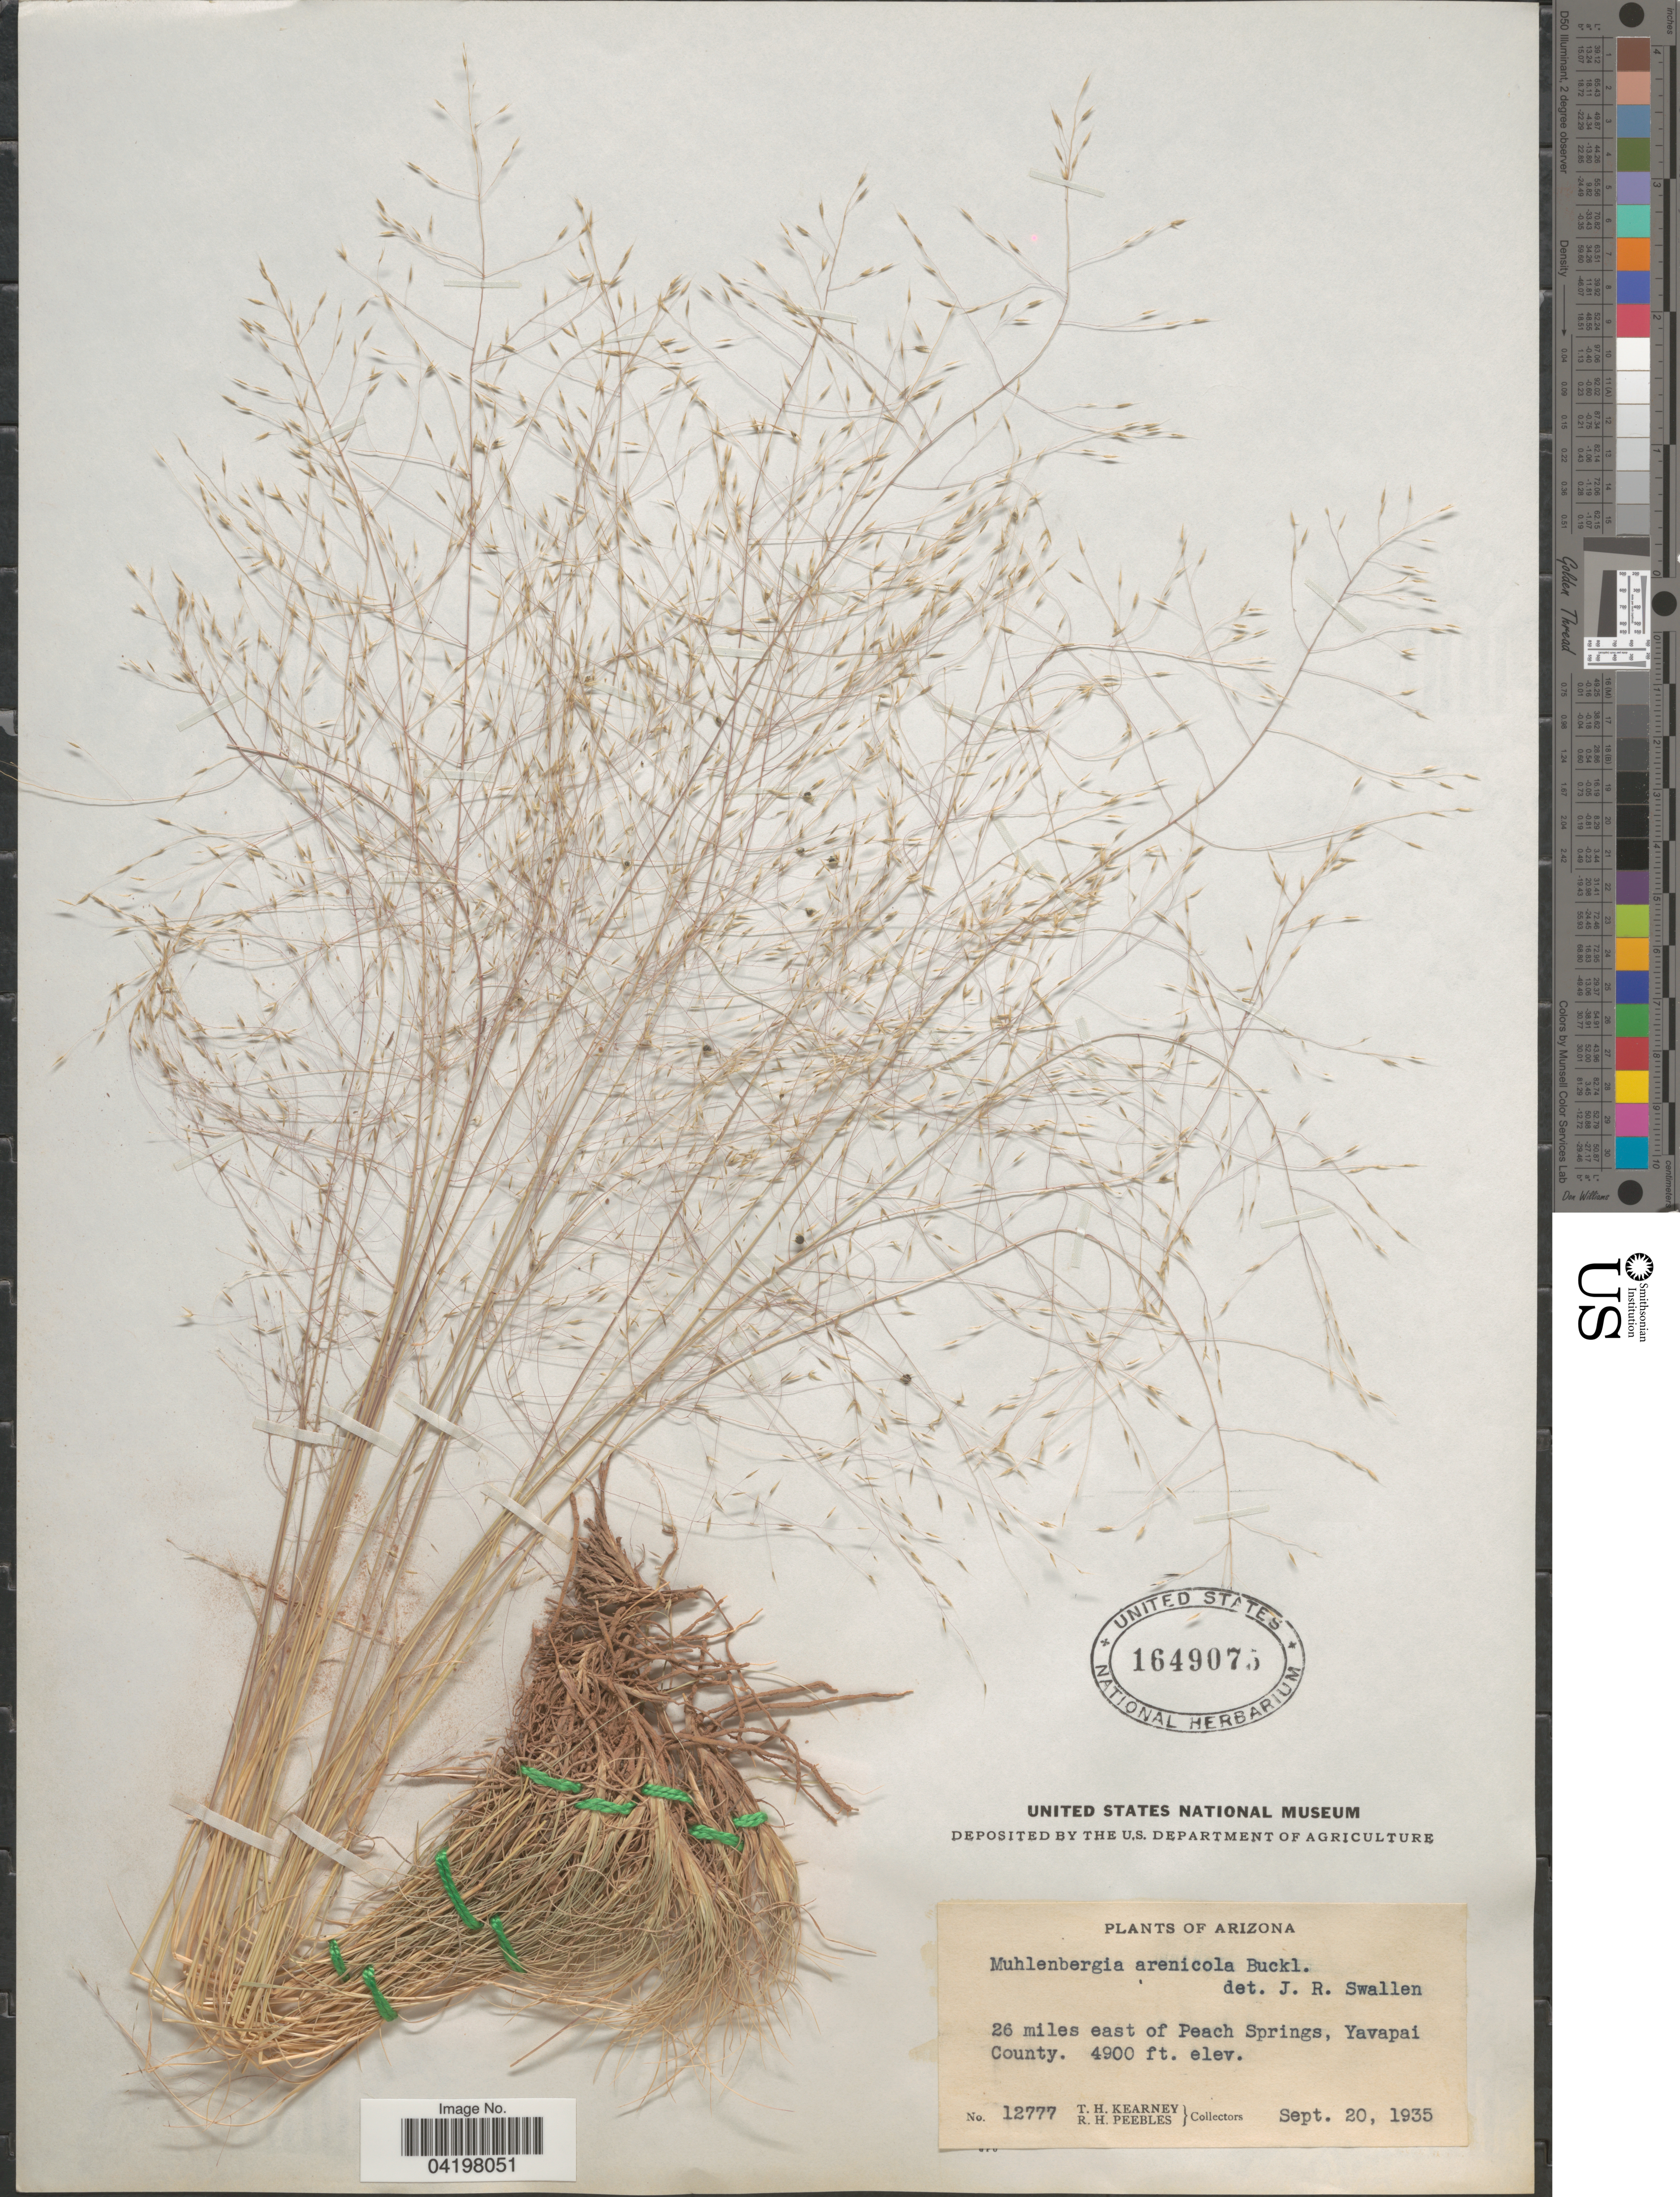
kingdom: Plantae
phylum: Tracheophyta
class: Liliopsida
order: Poales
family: Poaceae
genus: Muhlenbergia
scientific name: Muhlenbergia torreyi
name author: (Kunth) Hitchc. ex Bush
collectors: T. H. Kearney & R. H. Peebles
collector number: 12777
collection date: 1935-09-20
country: United States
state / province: Arizona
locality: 26 miles east of Peach Springs, Yavapai County.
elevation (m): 1494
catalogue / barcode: US 1649075